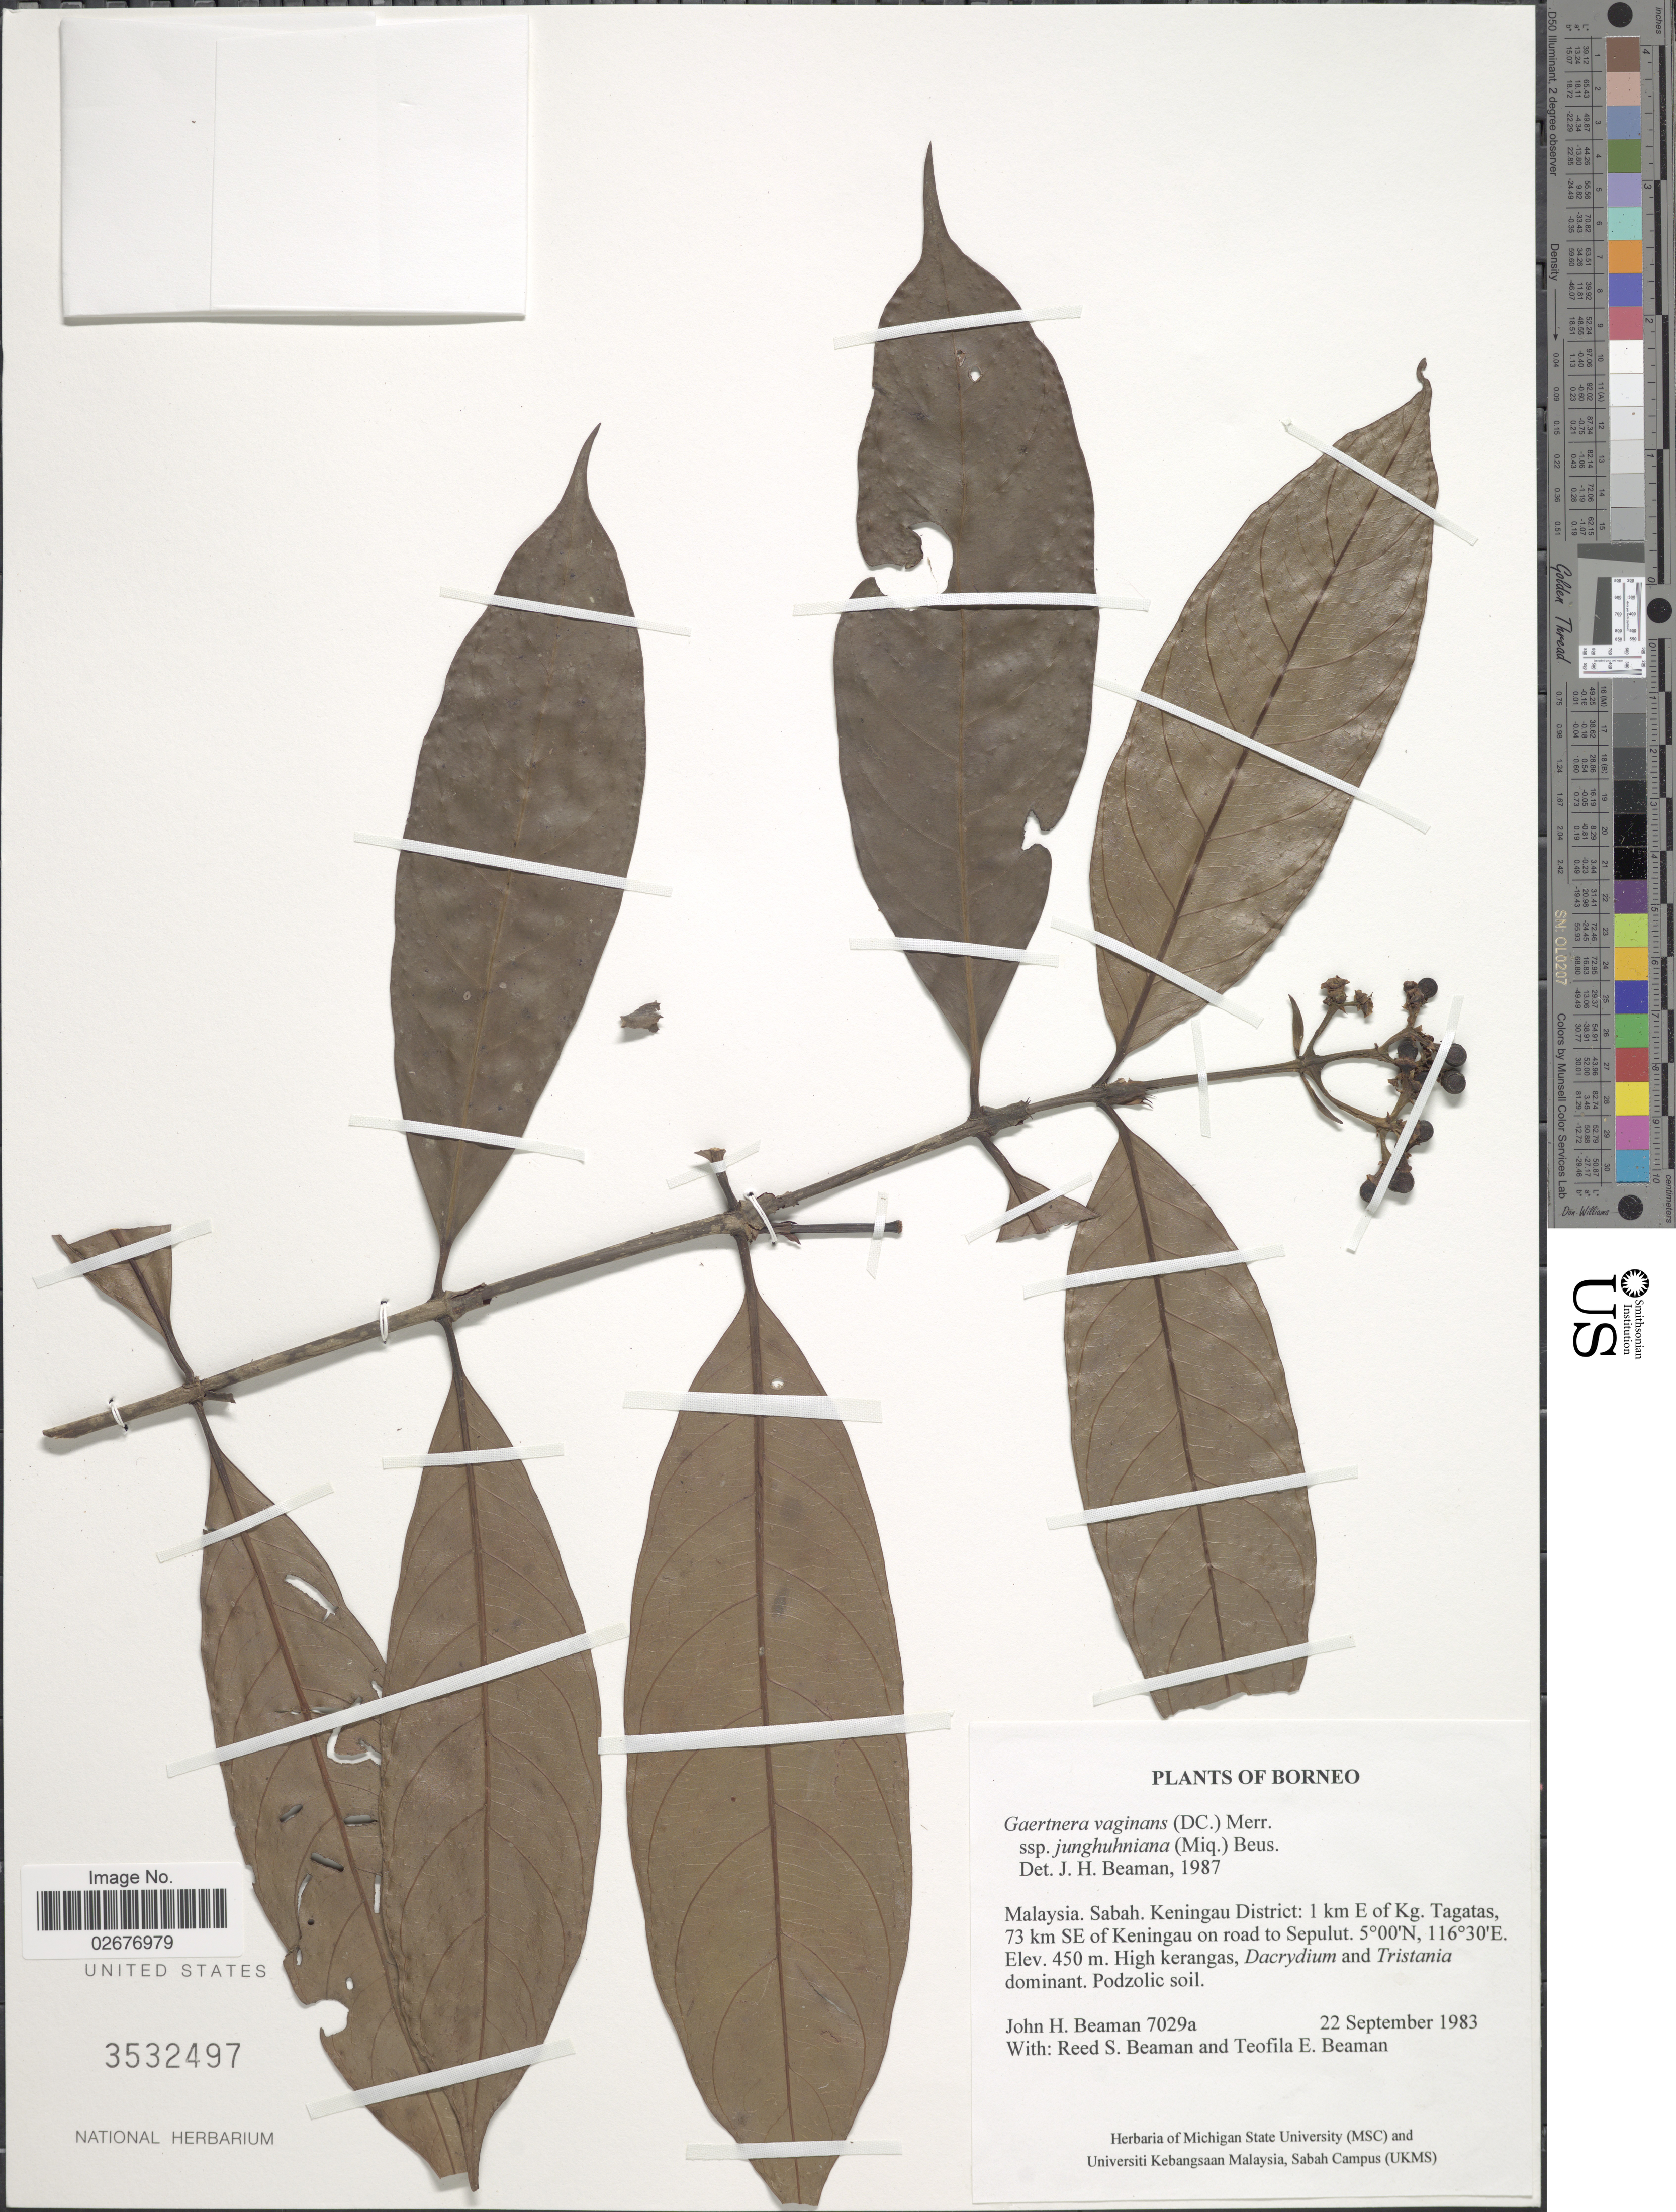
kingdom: Plantae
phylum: Tracheophyta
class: Magnoliopsida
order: Gentianales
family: Rubiaceae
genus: Gaertnera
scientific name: Gaertnera junghuhniana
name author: Miq.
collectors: J. H. Beaman, R. S. Beaman & T. E. Beaman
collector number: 7029a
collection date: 1983-09-22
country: Malaysia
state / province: Sabah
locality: Borneo, Keningau District: 1 km E of Kg. Tagatas, 73 km SE of Keningau on road to Sepulut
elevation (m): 450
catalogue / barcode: US 3532497